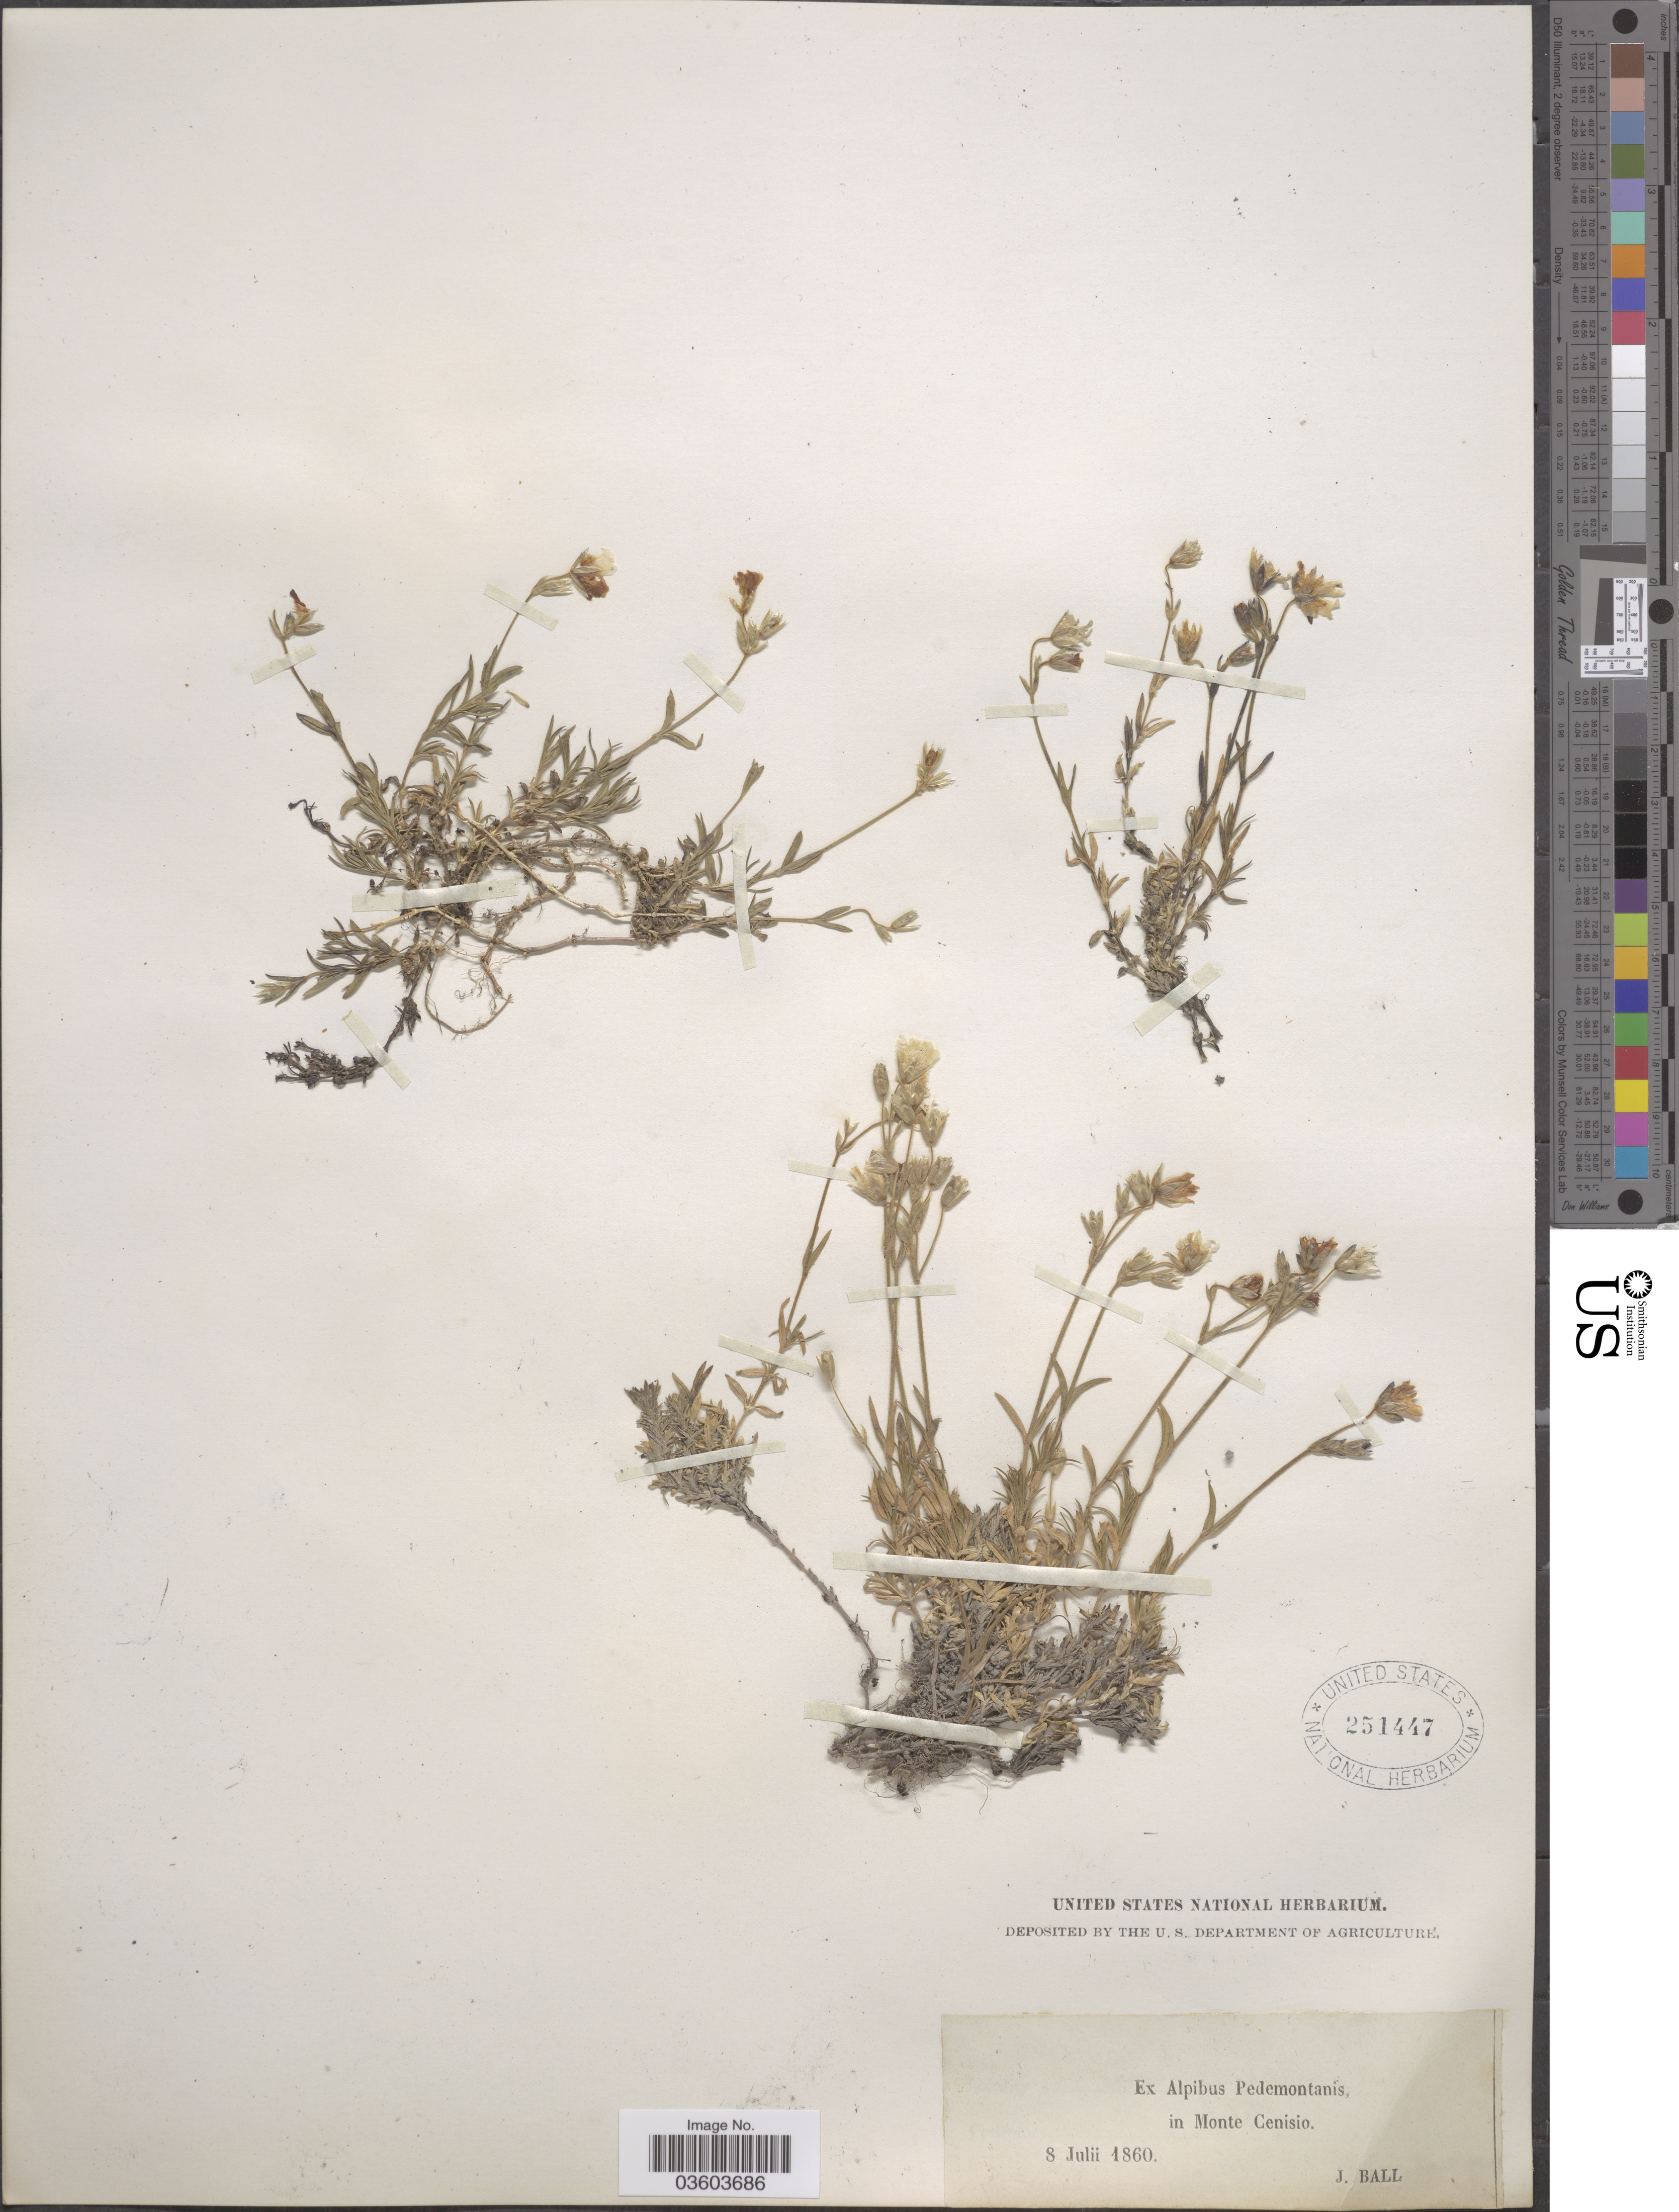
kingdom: Plantae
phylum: Tracheophyta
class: Magnoliopsida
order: Caryophyllales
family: Caryophyllaceae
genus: Cerastium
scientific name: Cerastium sp.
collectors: J. Ball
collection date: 1860-07-08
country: Italy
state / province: Piedmont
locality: Ex Alpibus Pedemontanis, in Monte Cenisio.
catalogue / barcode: US 251447